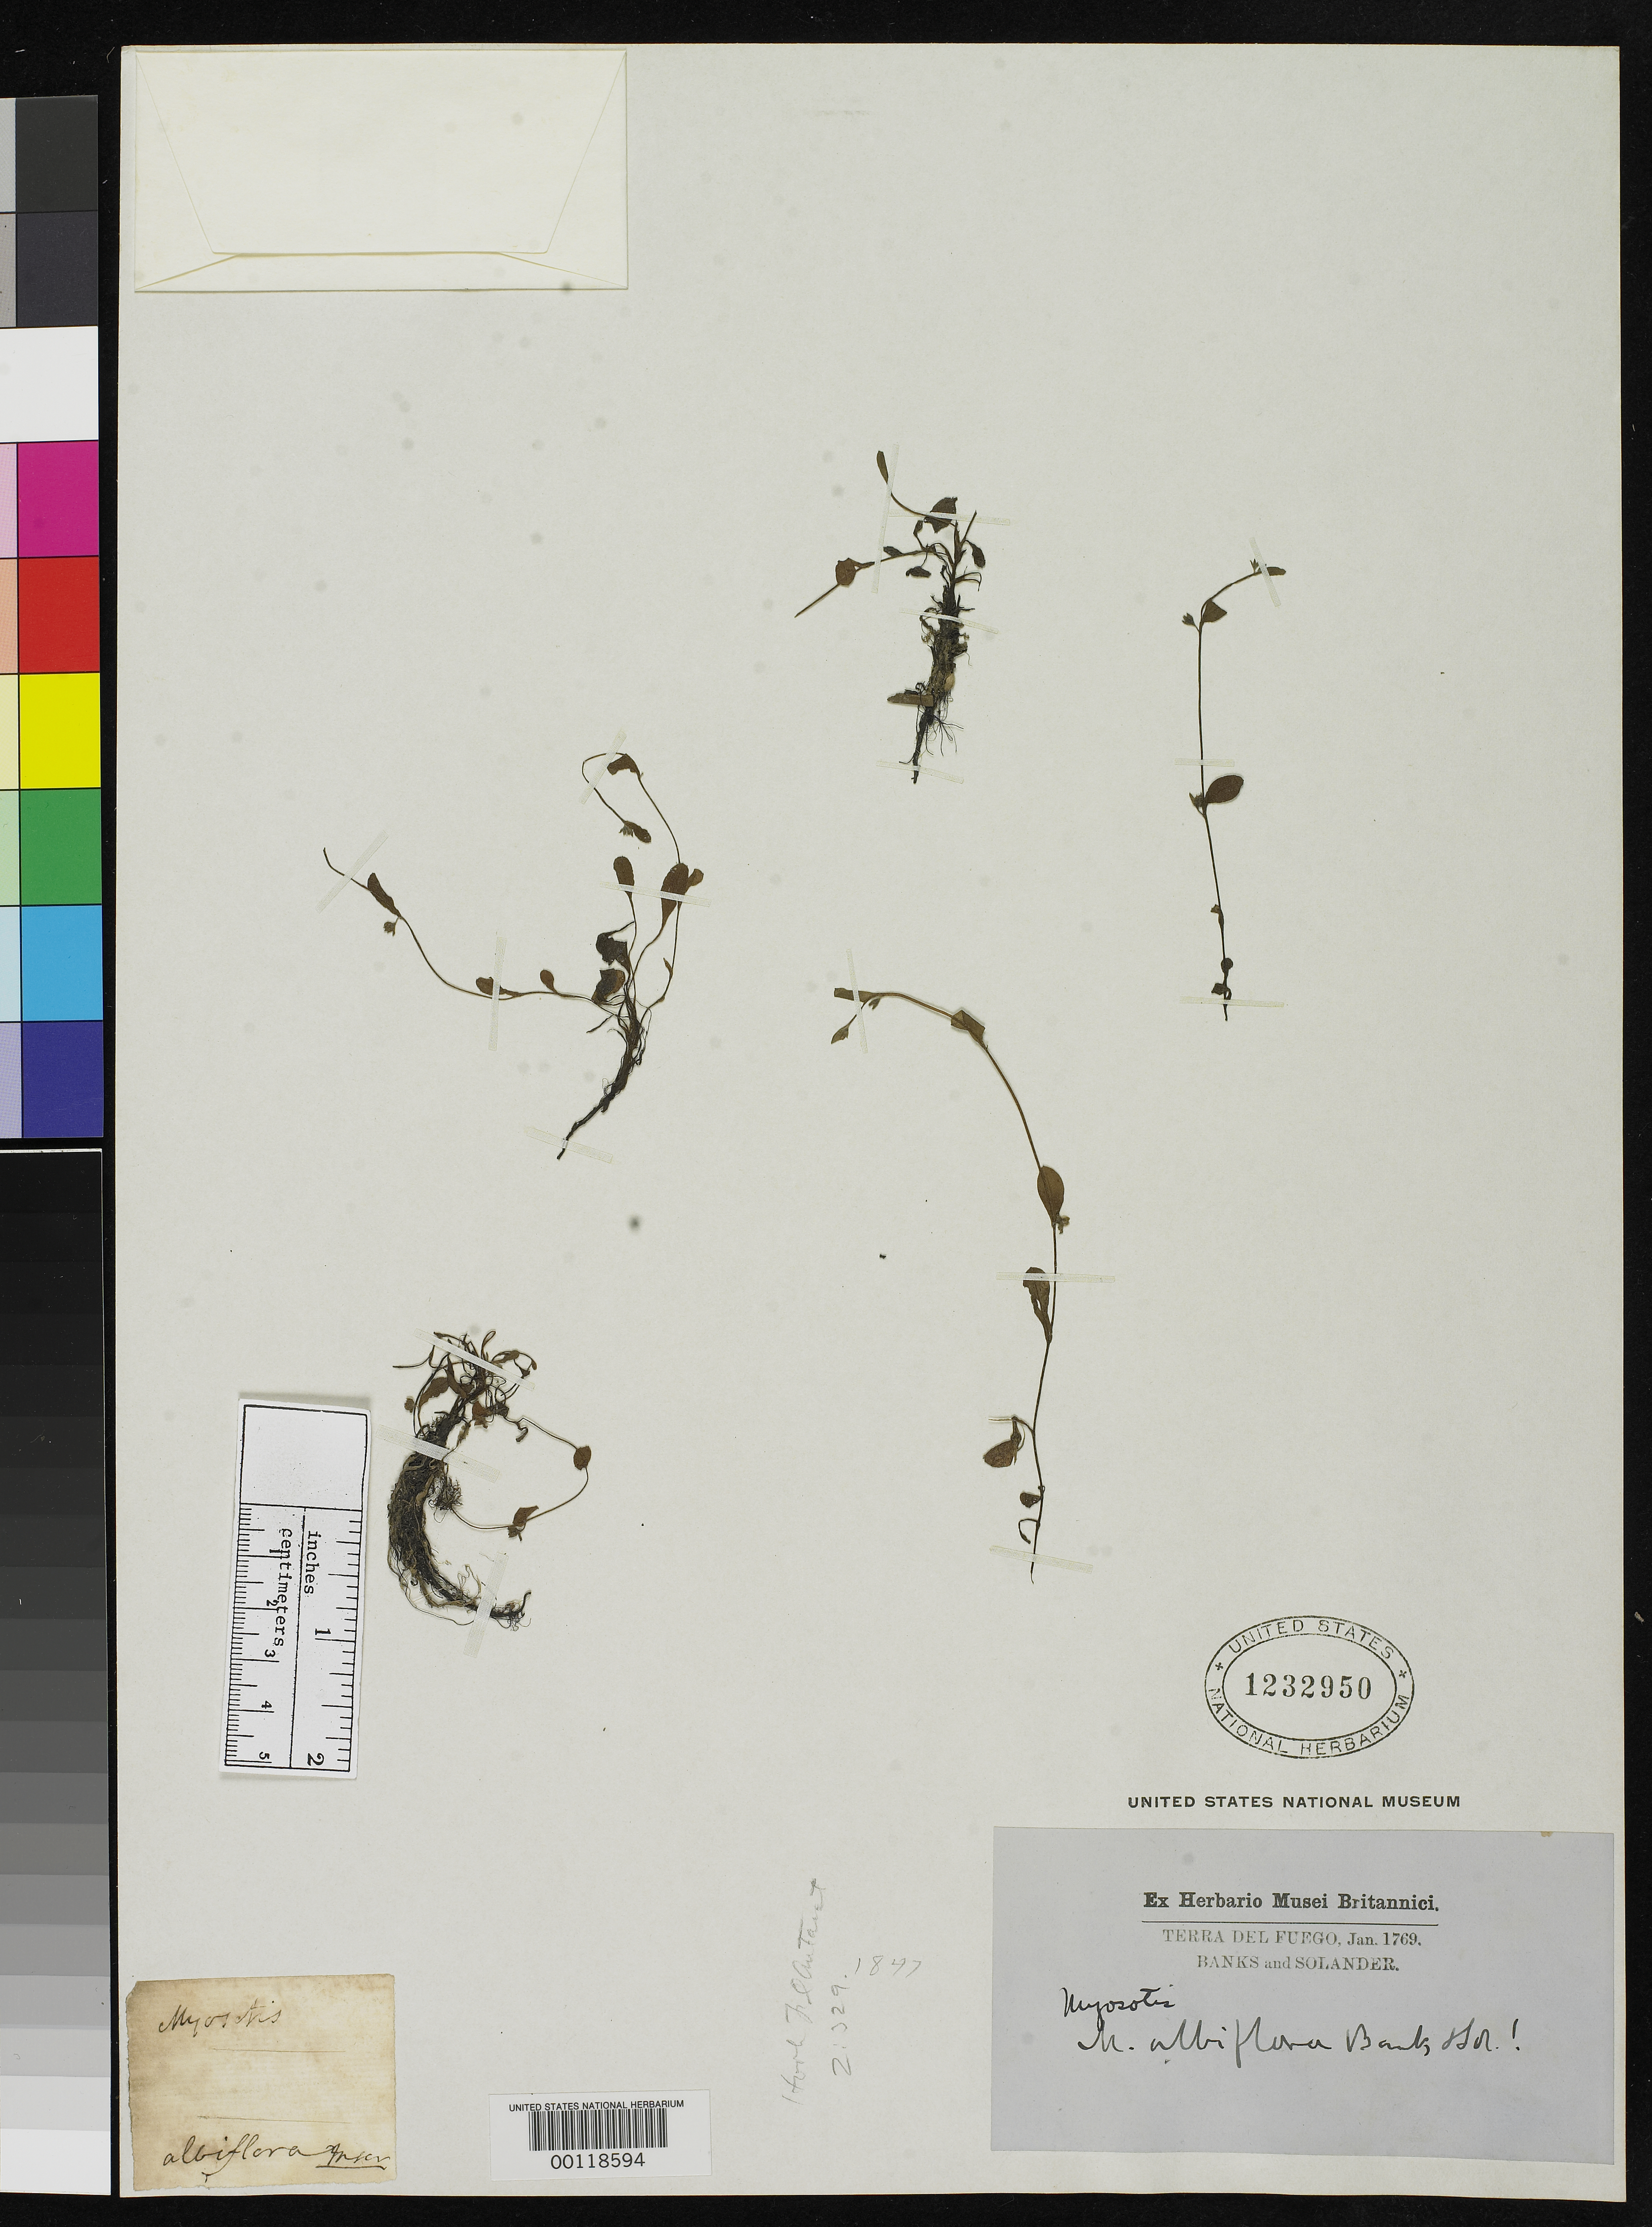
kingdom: Plantae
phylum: Tracheophyta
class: Magnoliopsida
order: Boraginales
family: Boraginaceae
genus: Myosotis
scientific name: Myosotis albiflora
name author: Banks & Sol. ex Hook. f.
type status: Type Collection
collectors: J. Banks & D. C. Solander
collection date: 1768/1771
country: Argentina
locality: Tierra del Fuego, Good Success Bay.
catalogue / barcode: US 1232950